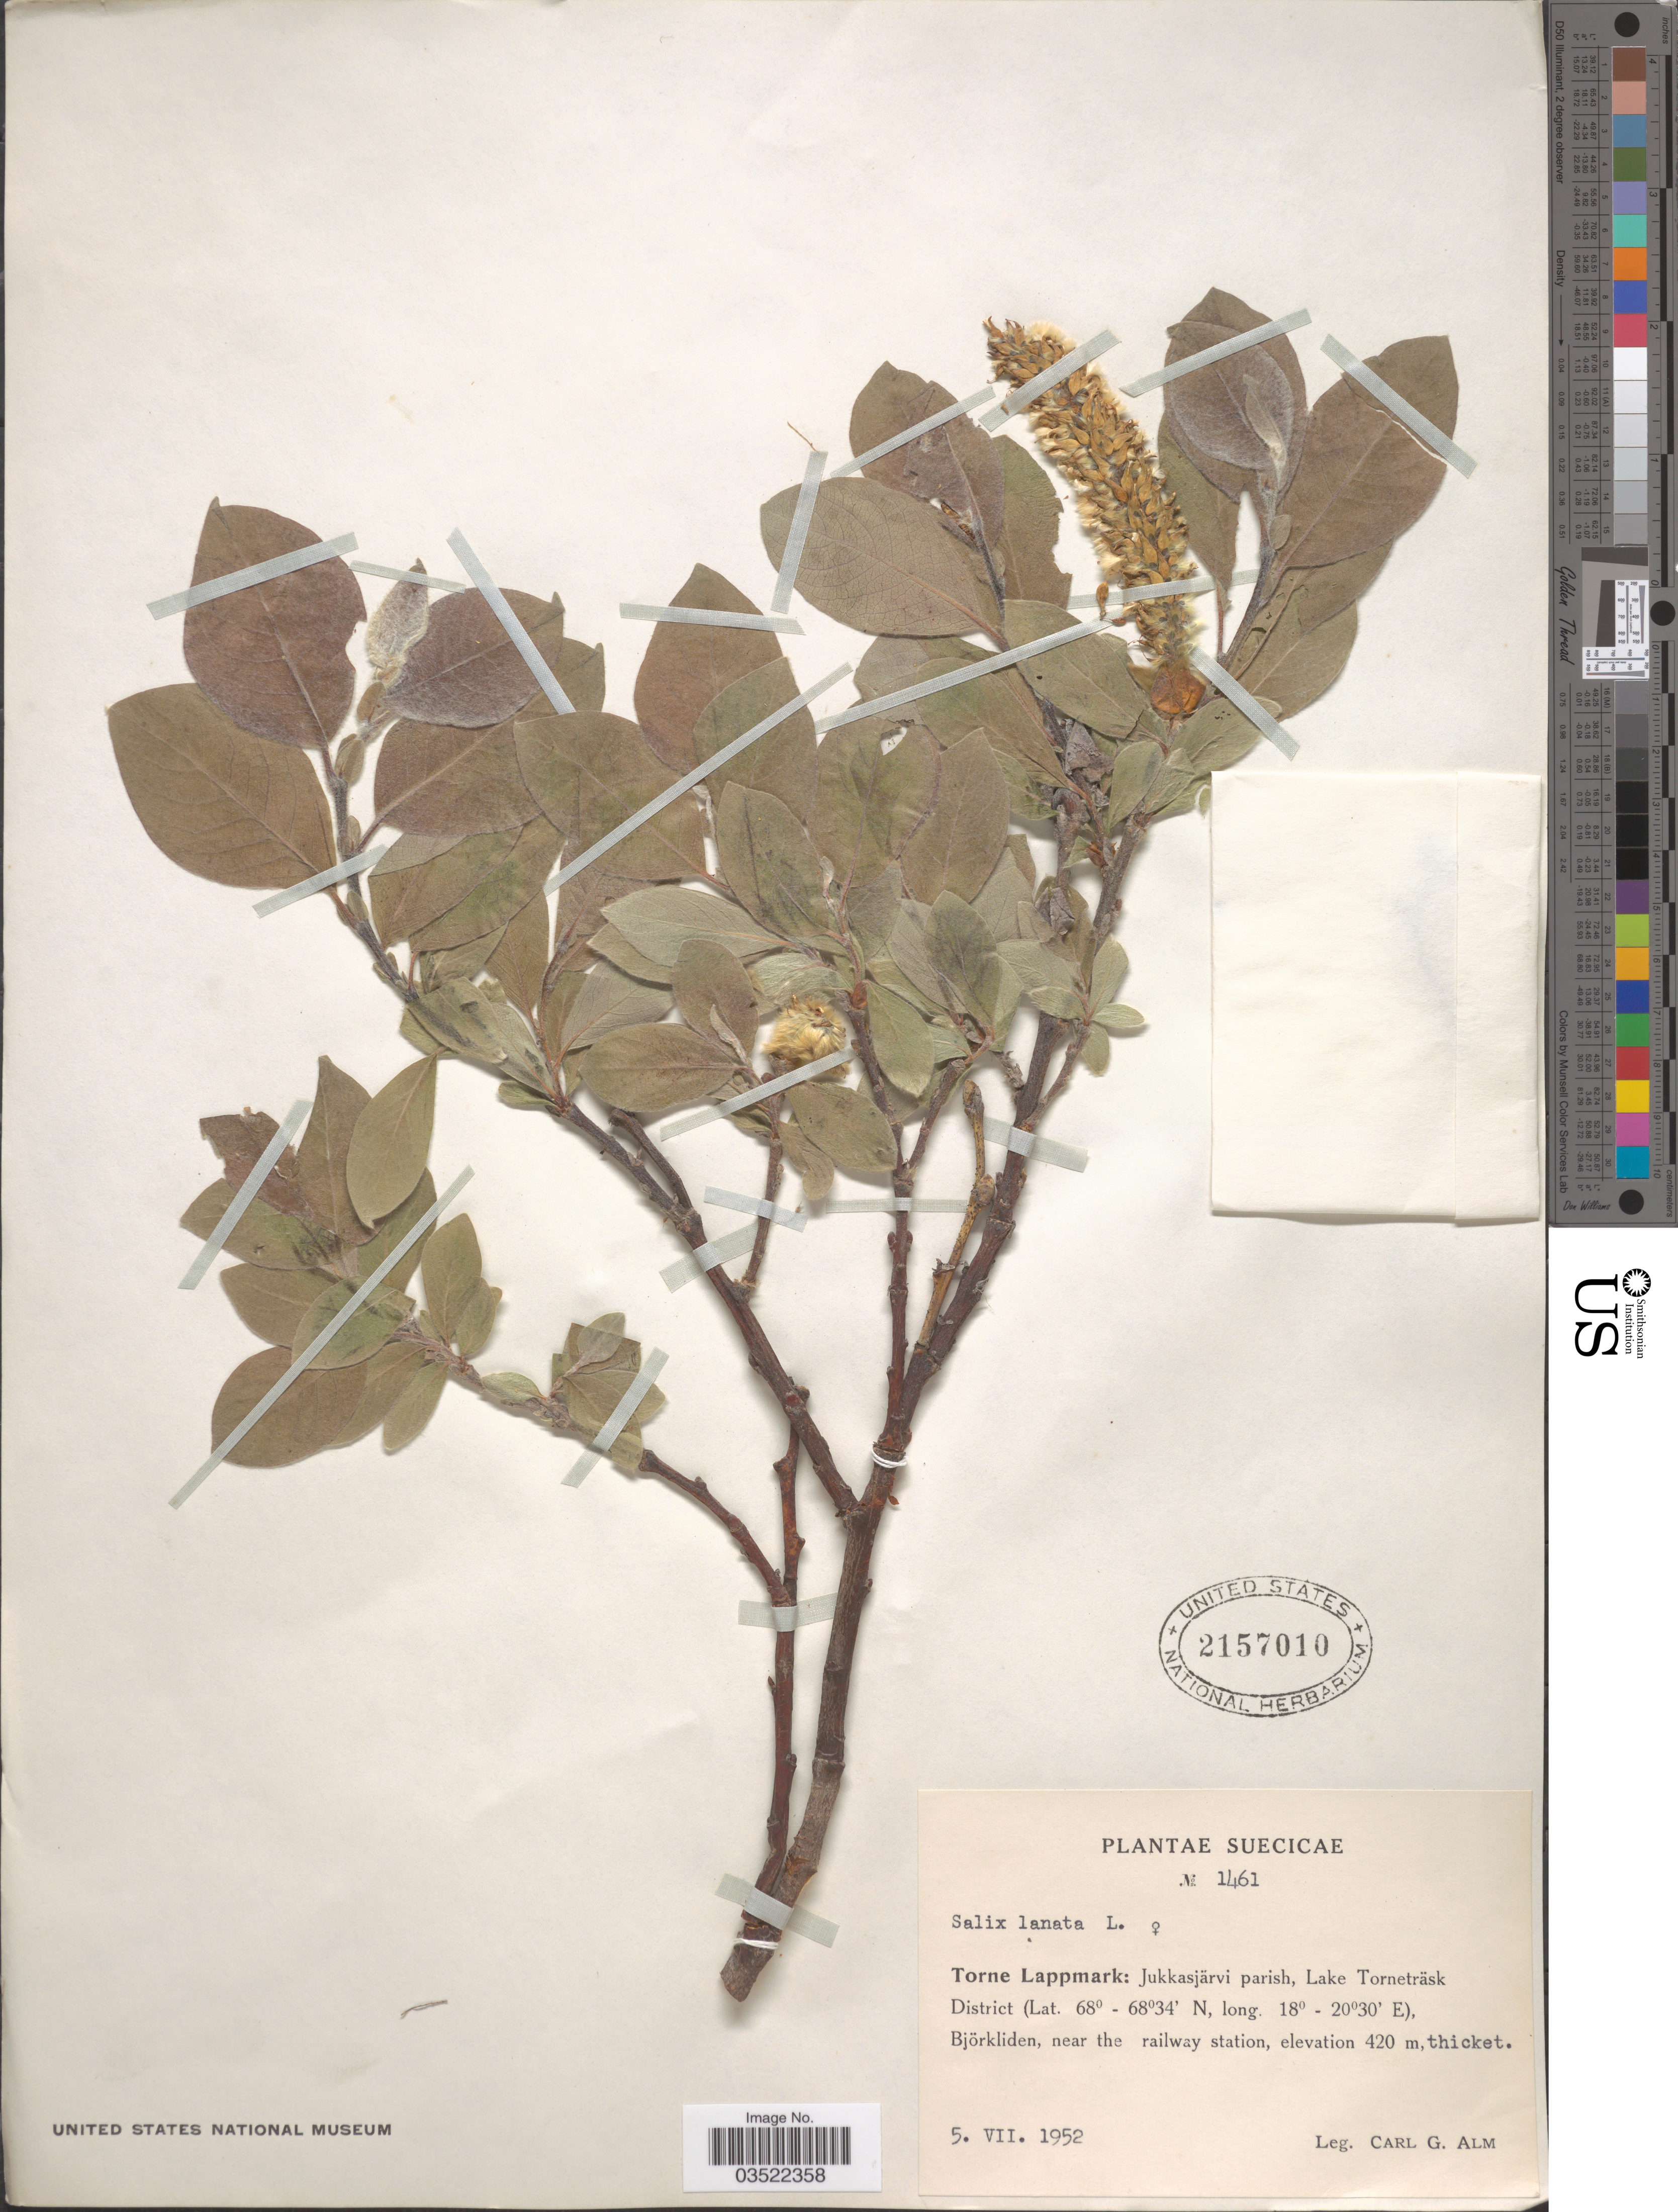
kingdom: Plantae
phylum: Tracheophyta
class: Magnoliopsida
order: Malpighiales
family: Salicaceae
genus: Salix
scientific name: Salix lanata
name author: L.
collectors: C. G. Alm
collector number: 1461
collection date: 1952-07-05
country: Sweden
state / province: Norrbotten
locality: Suecicae, Torne Lappmark: Jukkasjärvi parish, Lake Torneträsk District, Björkliden, near the railway station.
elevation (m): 420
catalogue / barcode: US 2157010